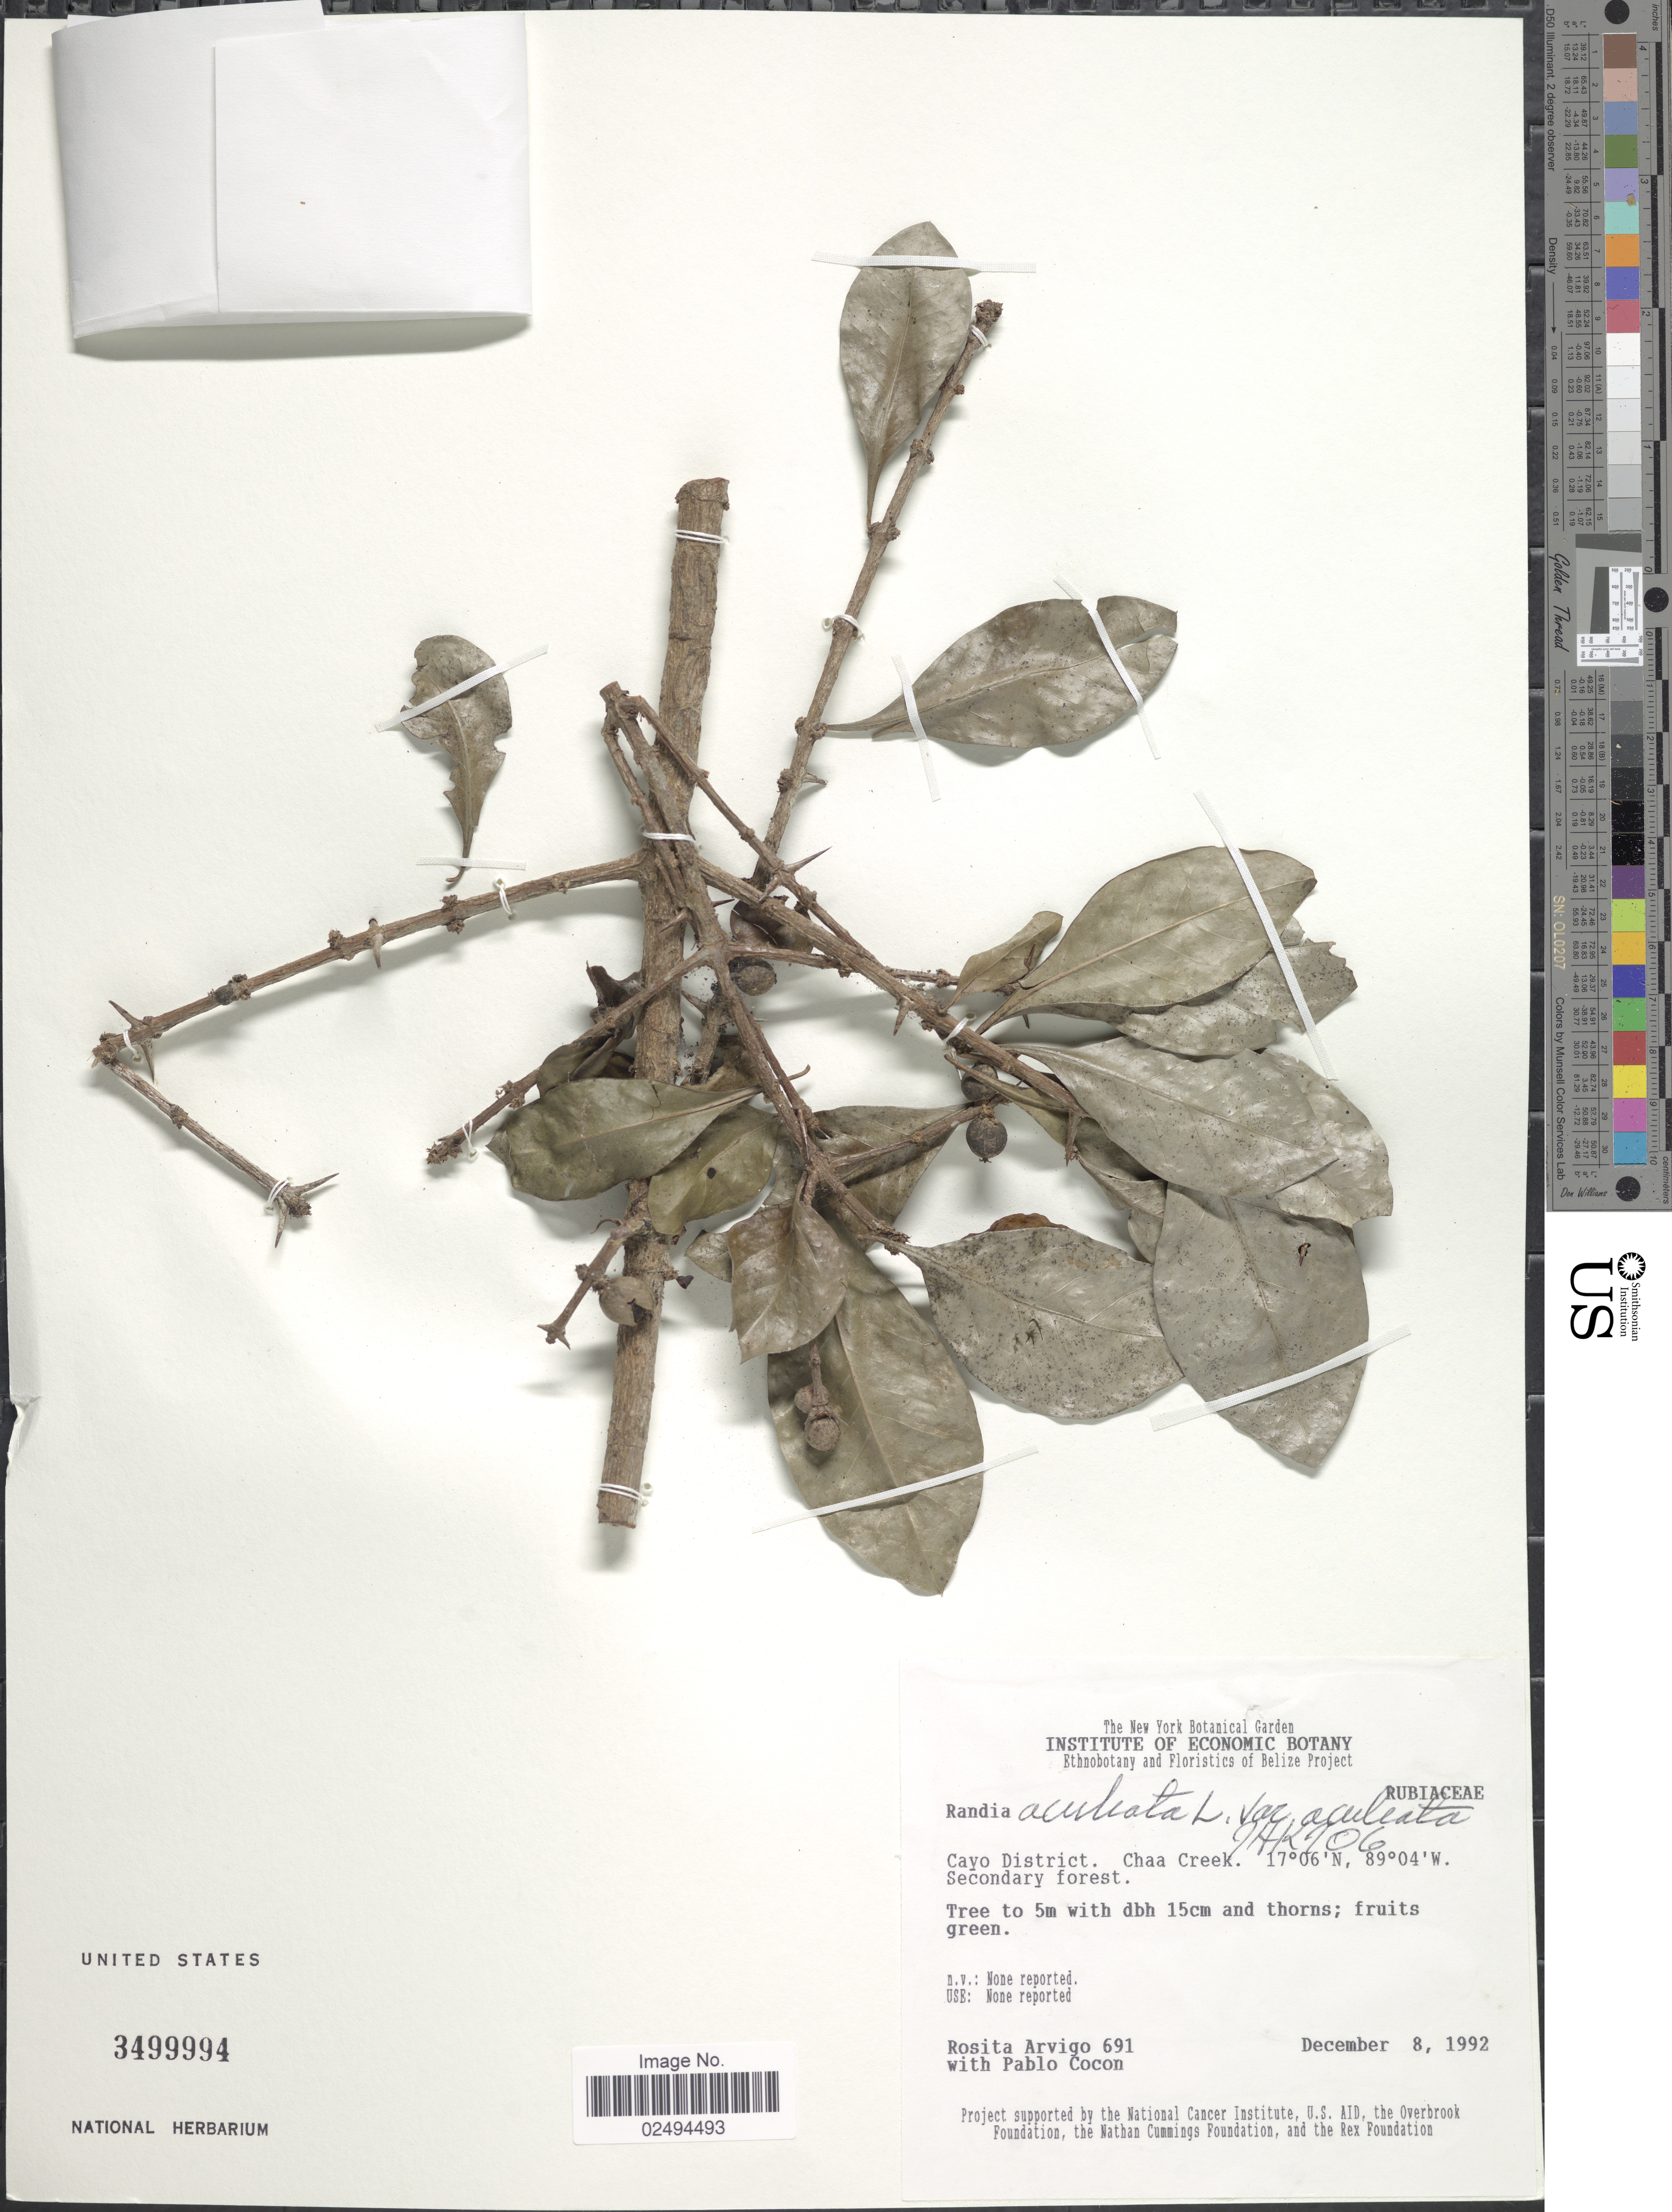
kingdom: Plantae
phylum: Tracheophyta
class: Magnoliopsida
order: Gentianales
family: Rubiaceae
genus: Randia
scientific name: Randia aculeata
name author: L.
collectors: R. Arvigo & P. Cocon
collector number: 691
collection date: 1992-12-08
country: Belize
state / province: Cayo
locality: Cayo District, Chaa Creek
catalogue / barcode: US 3499994